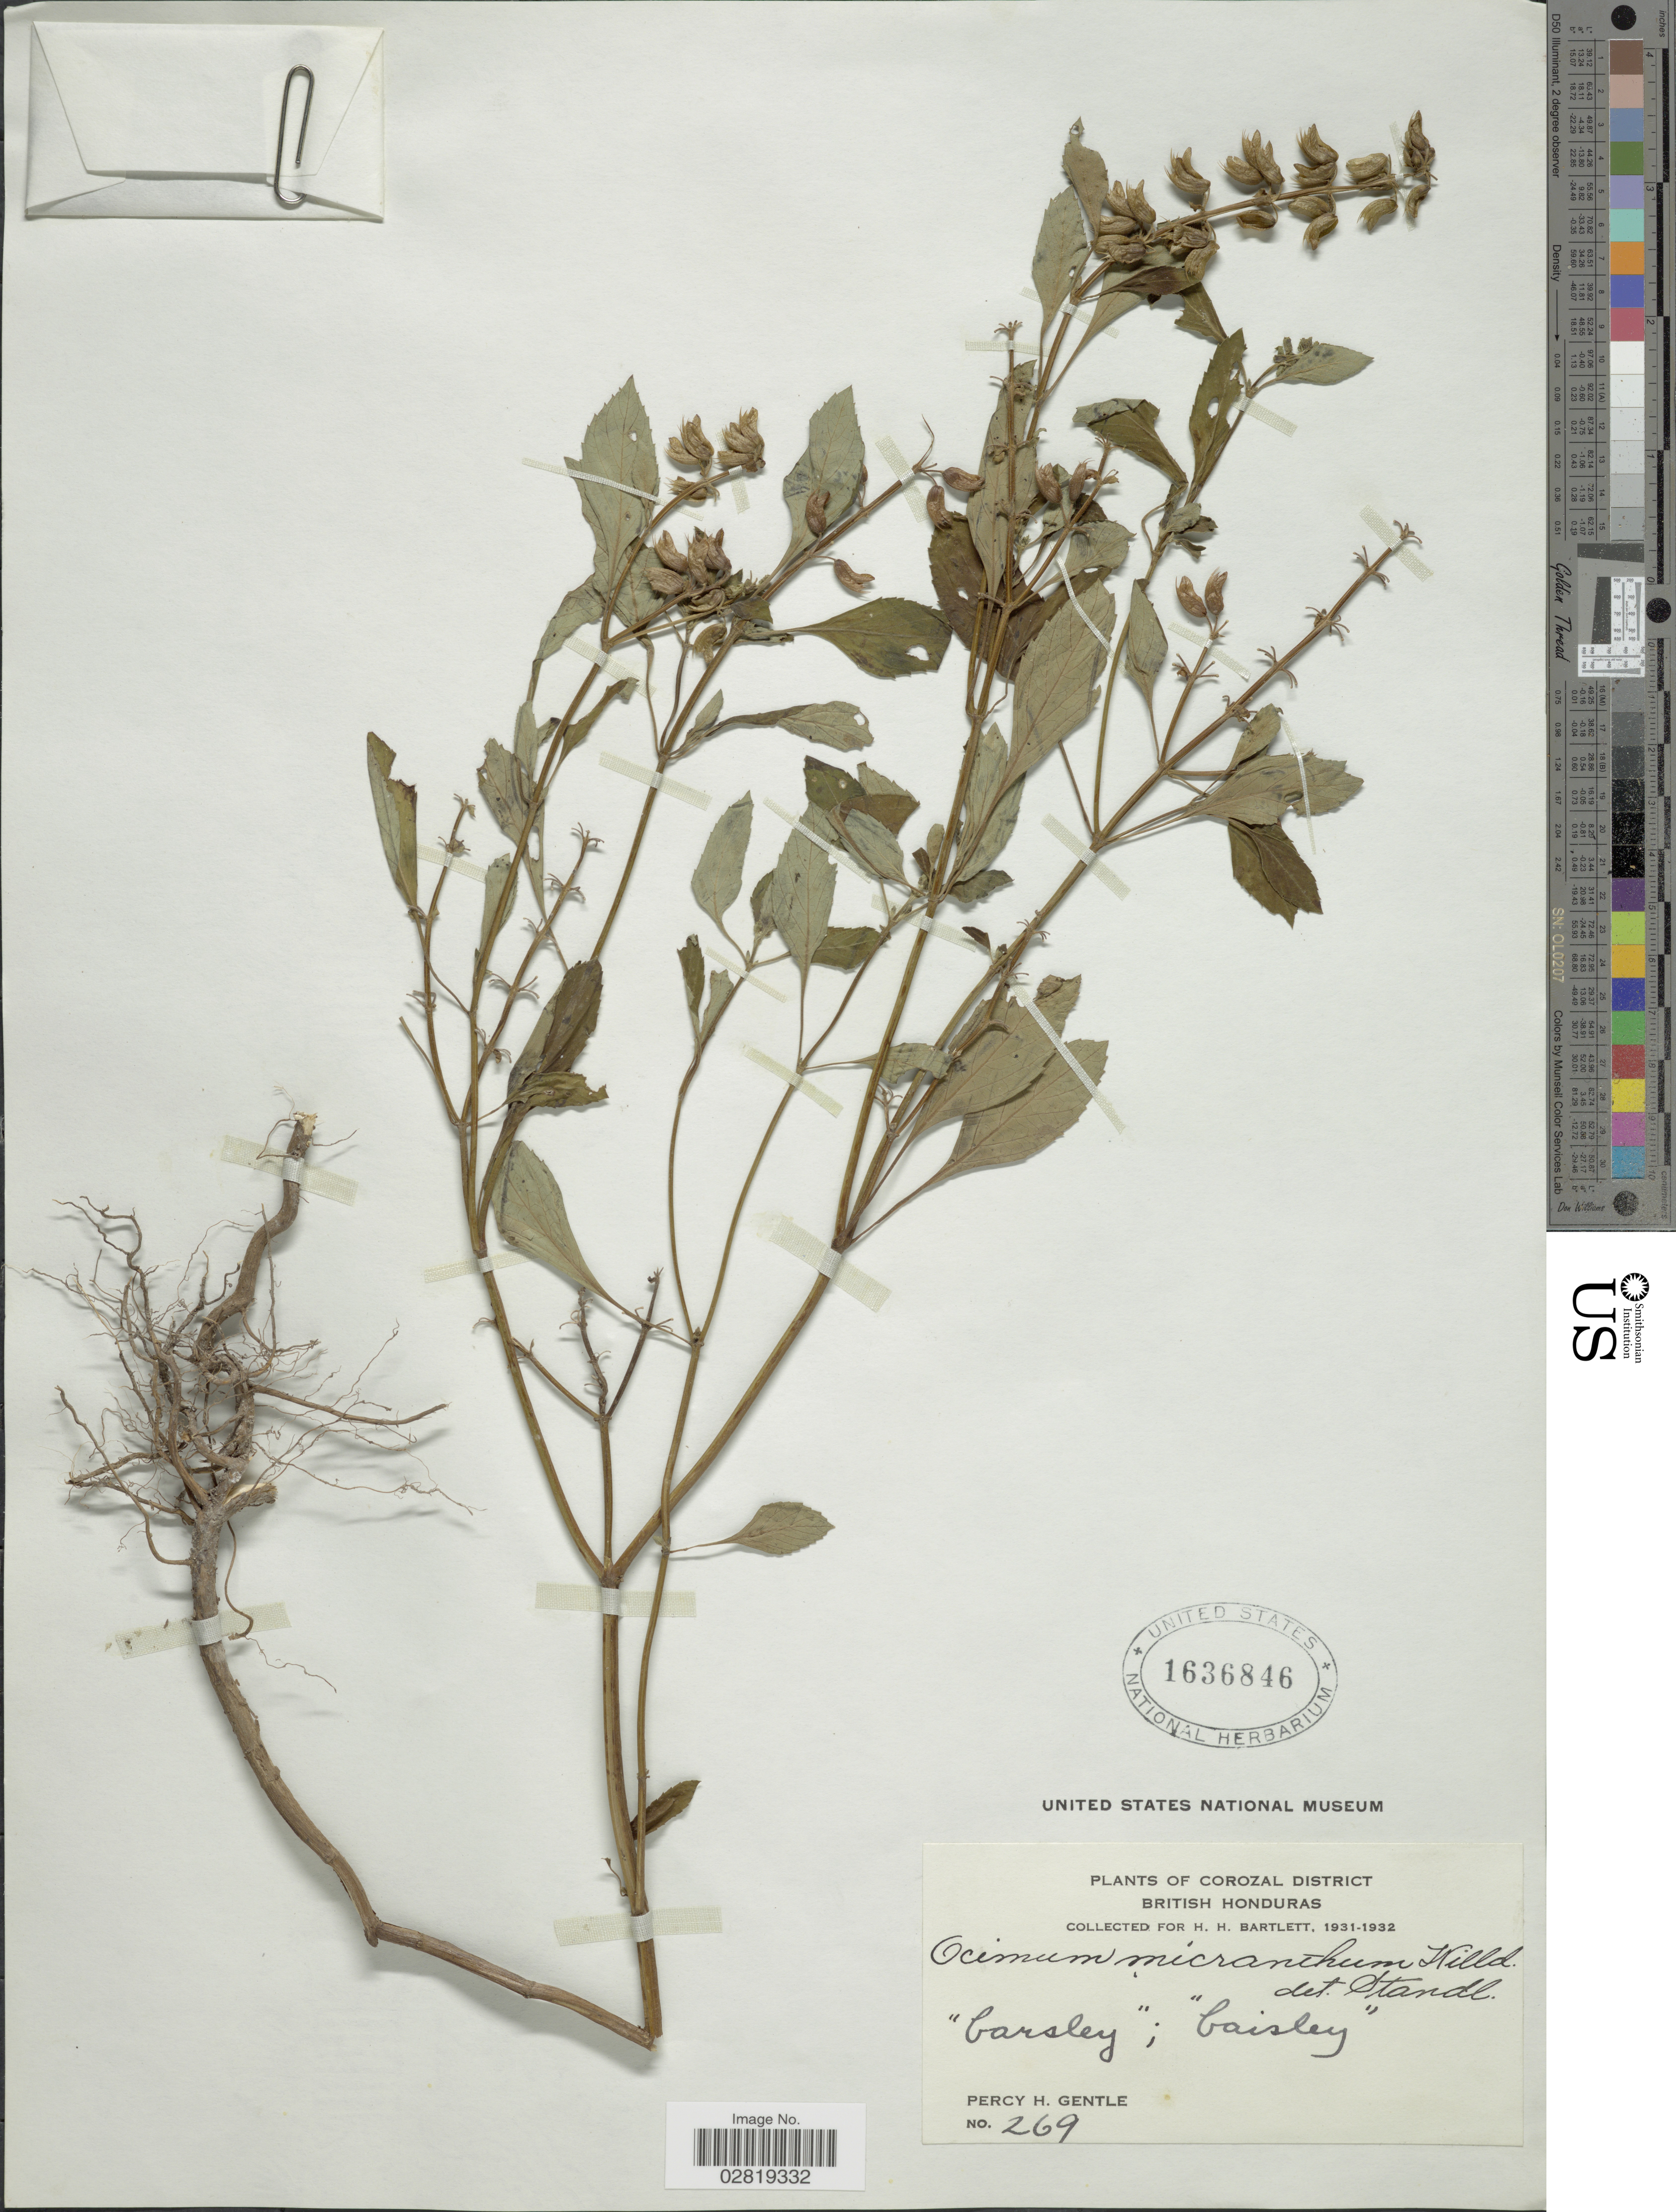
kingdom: Plantae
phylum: Tracheophyta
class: Magnoliopsida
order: Lamiales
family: Lamiaceae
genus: Ocimum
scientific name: Ocimum campechianum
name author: Mill.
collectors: P. H. Gentle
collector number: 269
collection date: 1931/1932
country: Belize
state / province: Corozal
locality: Corozal District, British Honduras.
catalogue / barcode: US 1636846